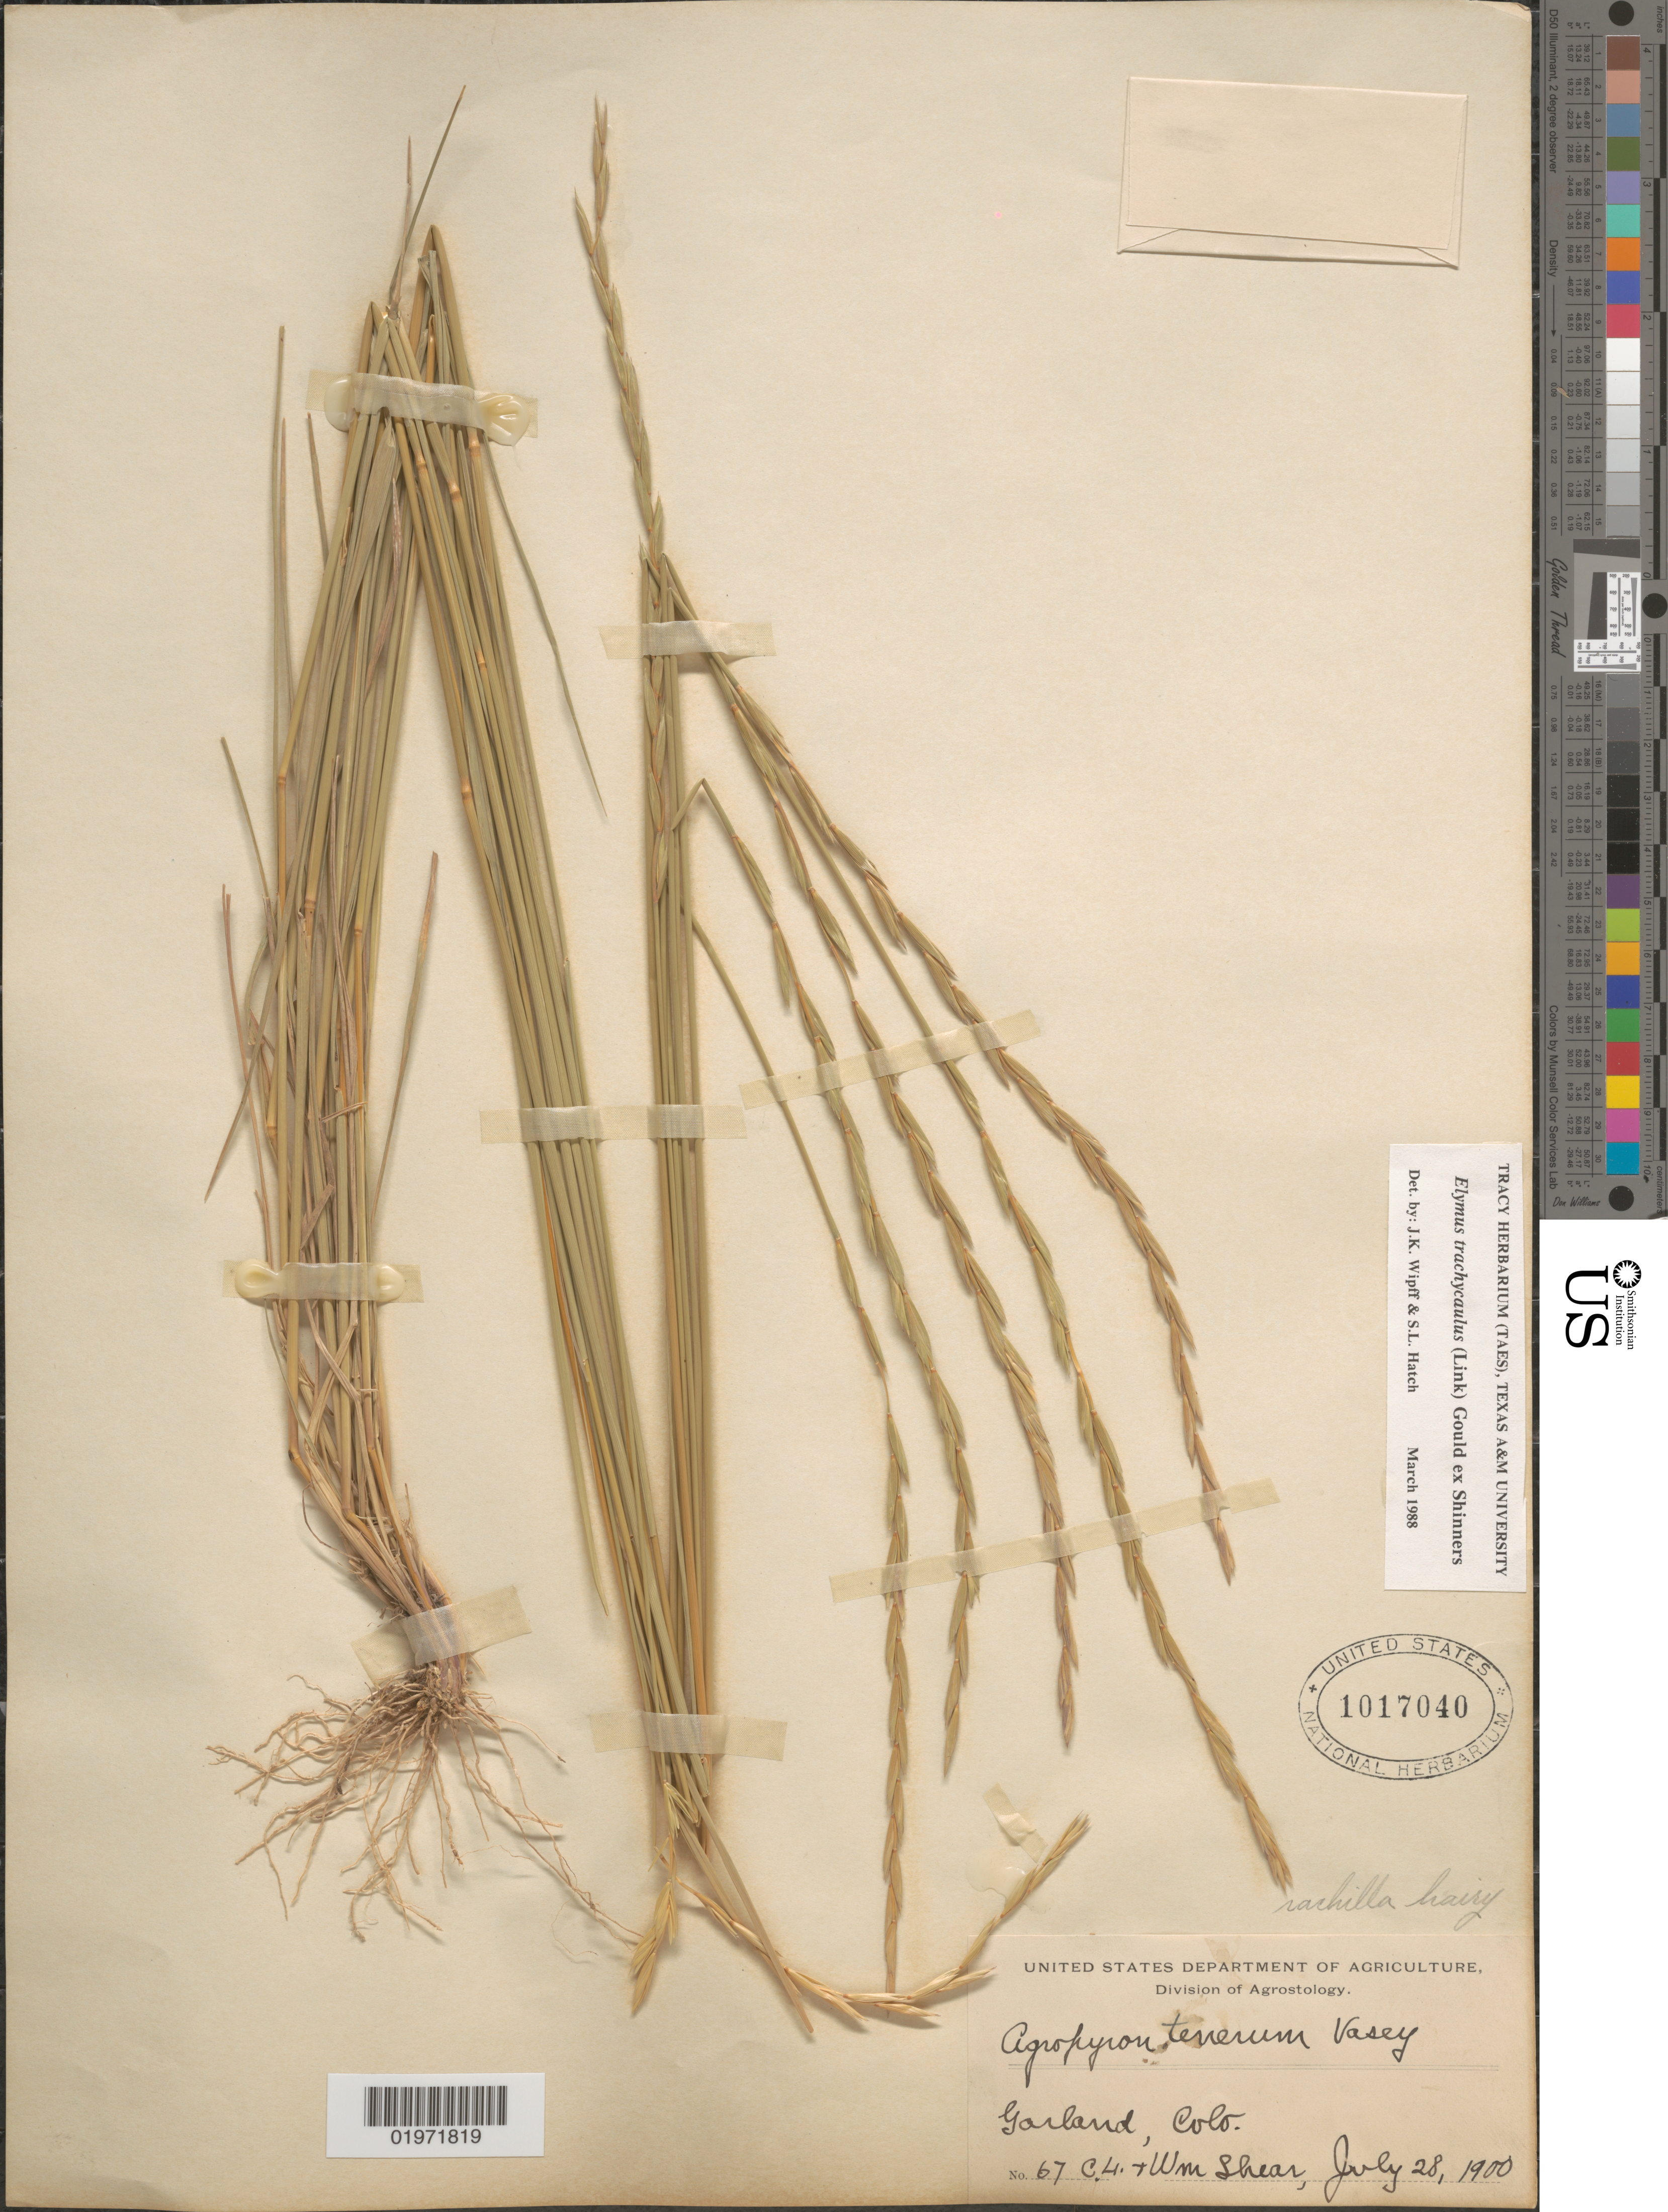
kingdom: Plantae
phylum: Tracheophyta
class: Liliopsida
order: Poales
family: Poaceae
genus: Elymus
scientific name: Elymus trachycaulus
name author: (Link) Gould ex Shinners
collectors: C. L. Shear & W. Shear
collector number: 67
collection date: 1900-07-28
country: United States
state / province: Colorado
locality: Garland.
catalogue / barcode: US 1017040